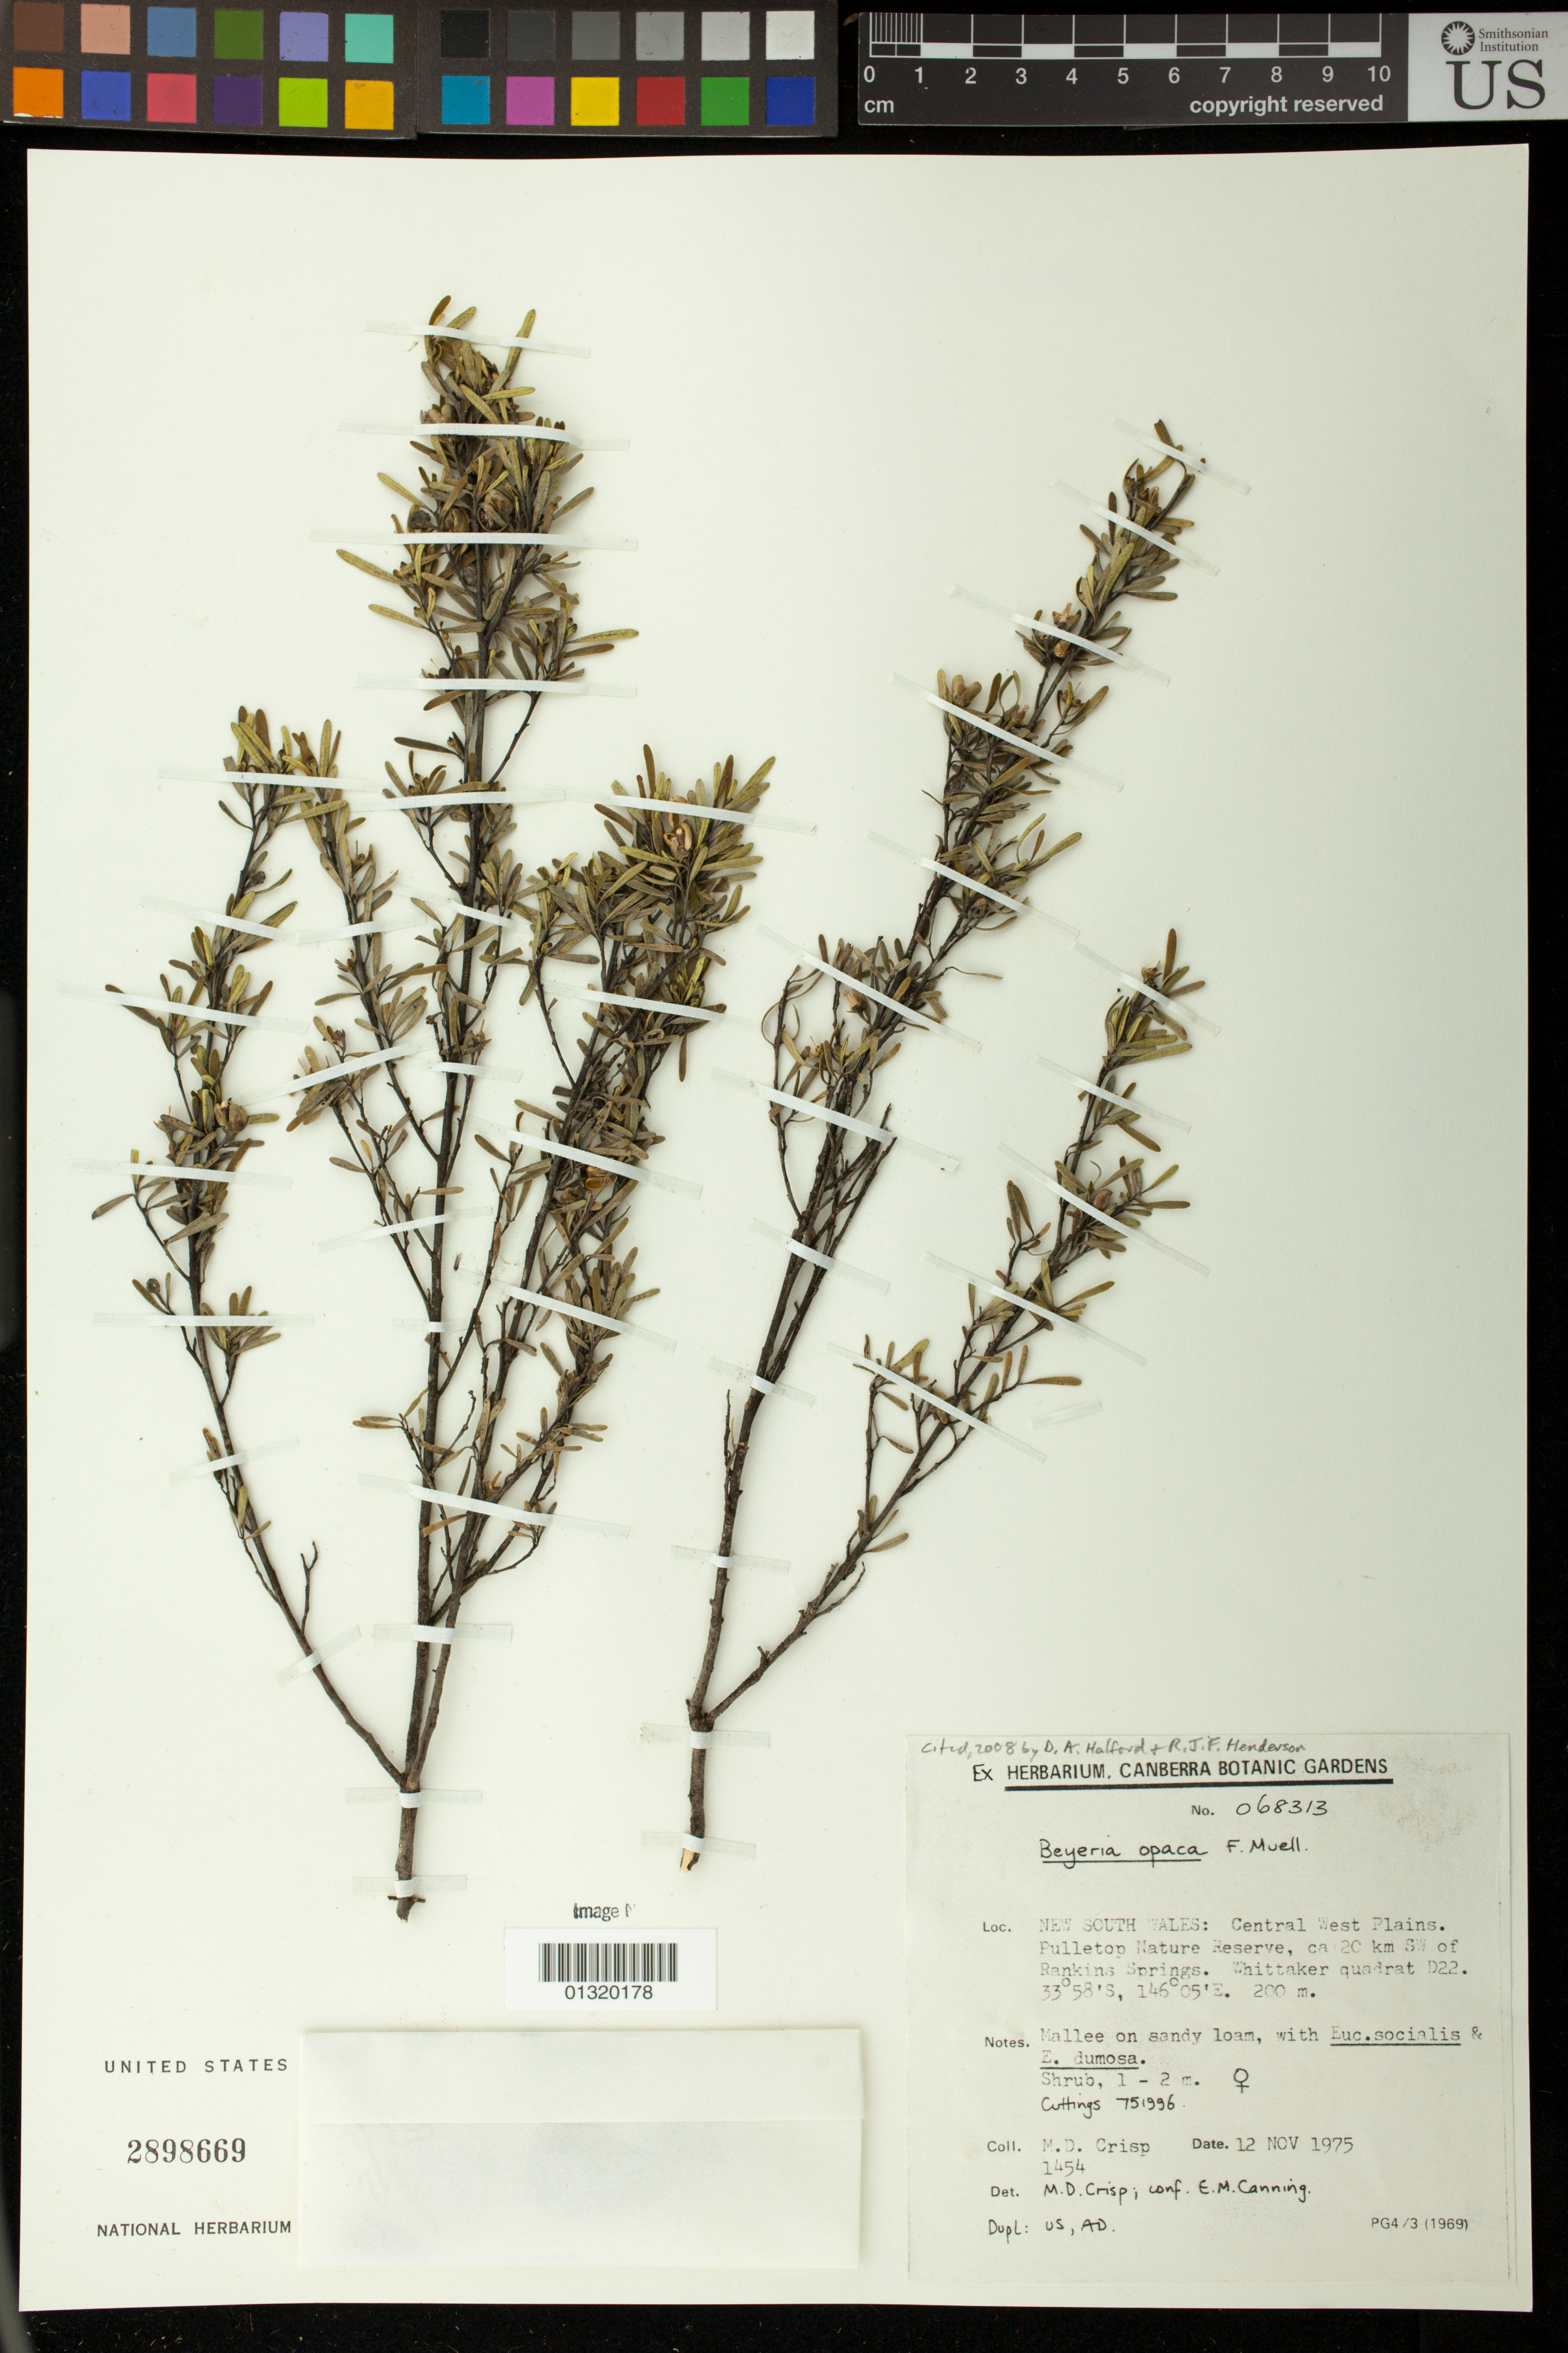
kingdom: Plantae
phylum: Tracheophyta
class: Magnoliopsida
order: Malpighiales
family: Euphorbiaceae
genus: Beyeria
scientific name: Beyeria opaca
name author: F. Muell.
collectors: M. Crisp & E. Canning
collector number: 1454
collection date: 1975-11-12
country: Australia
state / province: New South Wales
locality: Central West Plaines. Pulletop Nature Reserve, ca 20km SW of Rankins Springs. Whittaker quadrat D22.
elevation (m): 200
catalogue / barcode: US 2898669